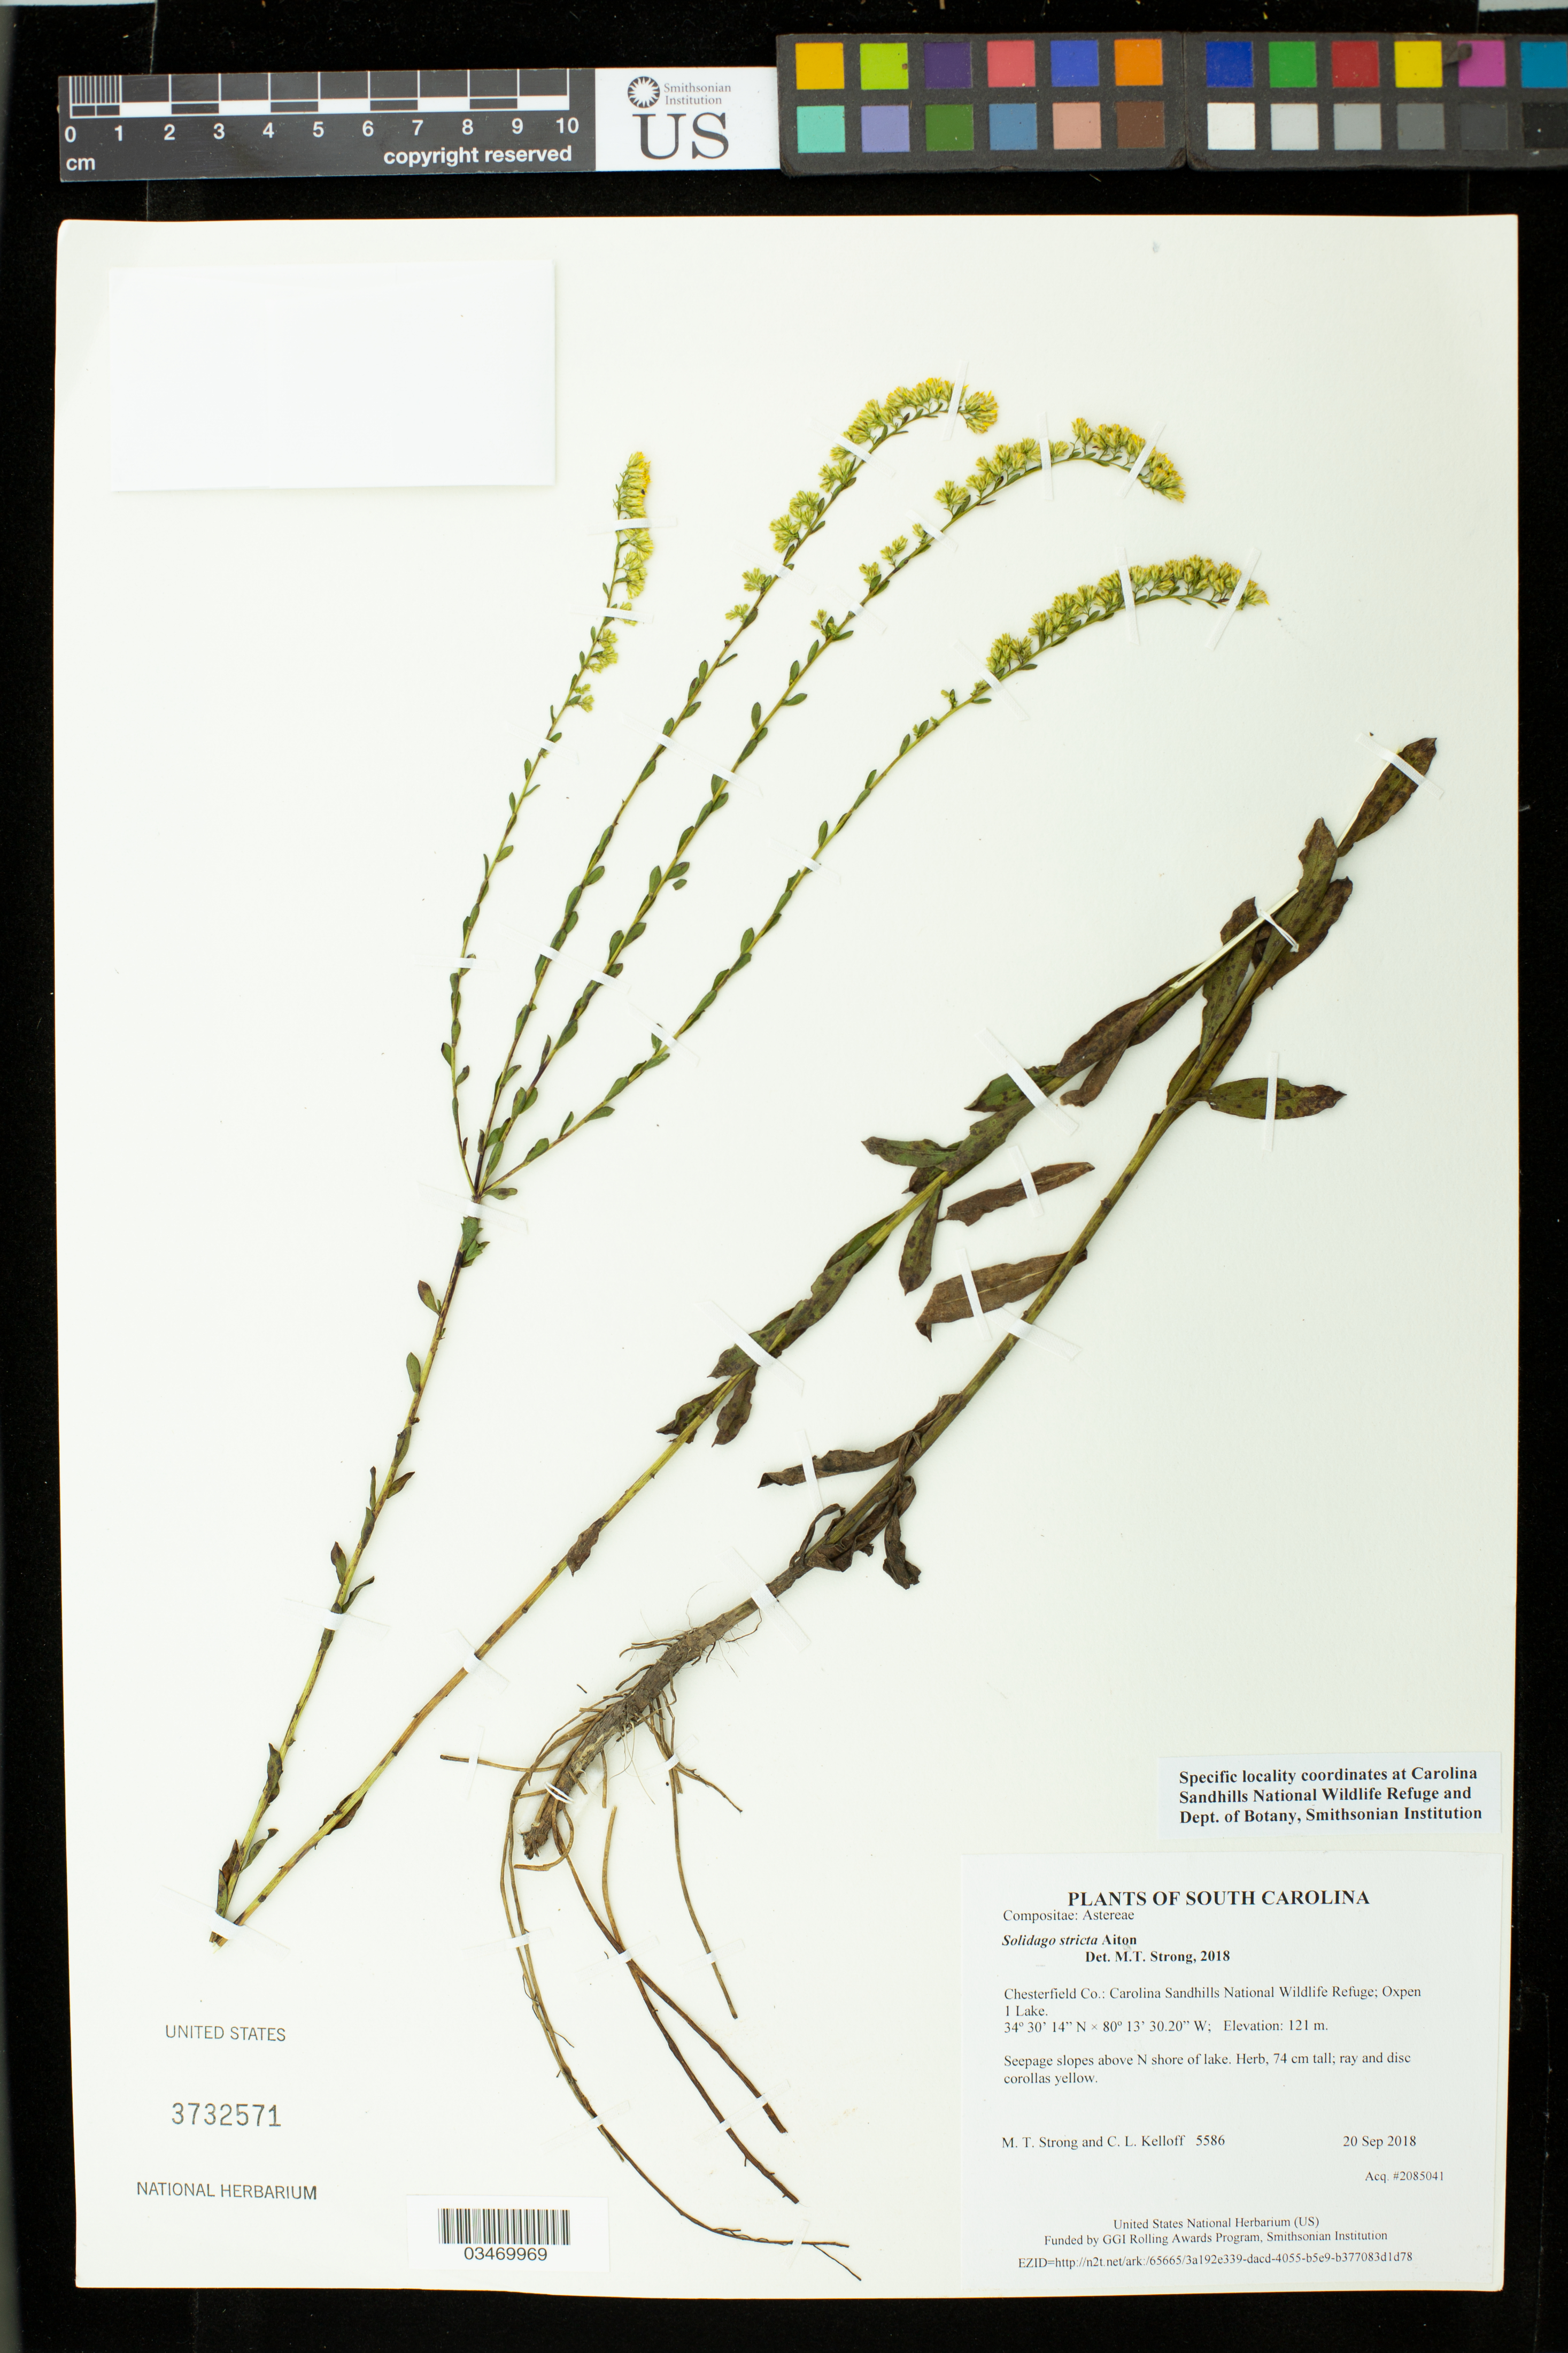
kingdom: Plantae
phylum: Tracheophyta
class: Magnoliopsida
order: Asterales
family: Asteraceae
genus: Solidago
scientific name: Solidago stricta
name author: Aiton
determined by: Strong, M. T., (US), Smithsonian Institution - National Museum of Natural History (UNITED STATES)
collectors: M. T. Strong & C. L. Kelloff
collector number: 5586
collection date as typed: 20 Sep 2018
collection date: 2018-09-20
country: United States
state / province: South Carolina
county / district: Chesterfield Co.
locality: Carolina Sandhills National Wildlife Refuge; Oxpen 1 seepage slopes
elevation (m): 121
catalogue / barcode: US 3732571